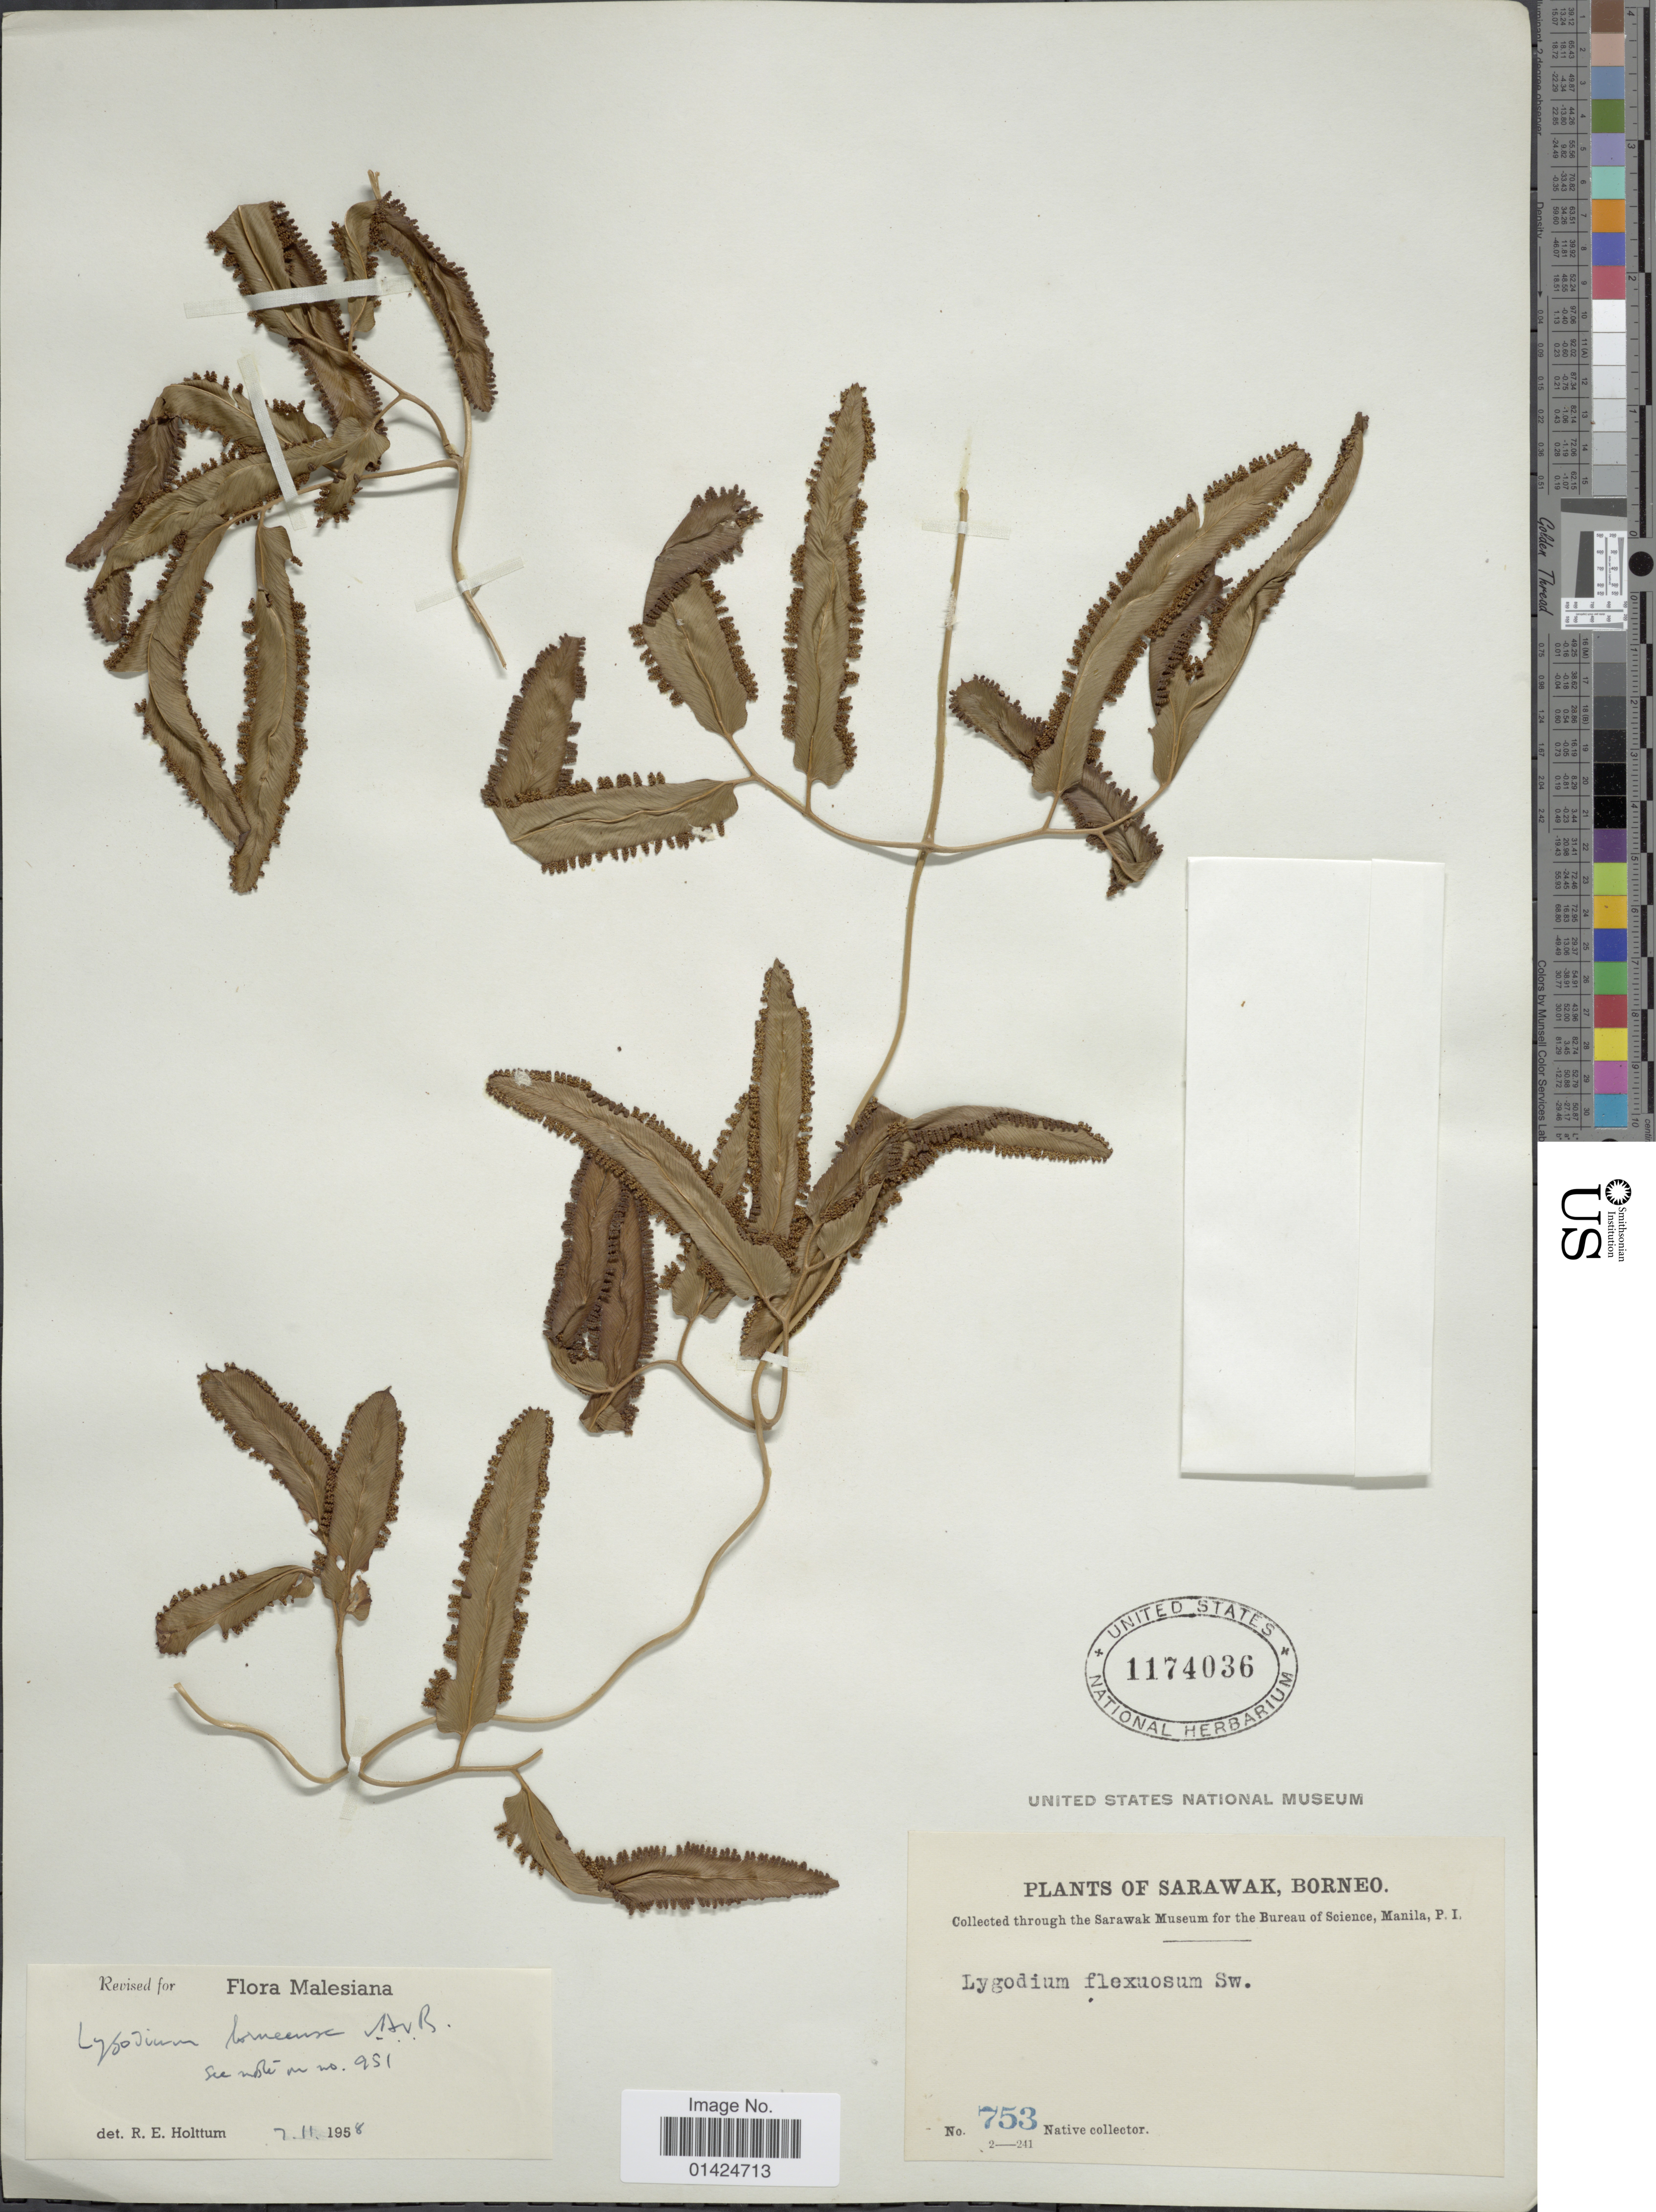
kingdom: Plantae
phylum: Tracheophyta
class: Polypodiopsida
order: Schizaeales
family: Lygodiaceae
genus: Lygodium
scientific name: Lygodium borneense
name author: Alderw.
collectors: Native collector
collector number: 753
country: Malaysia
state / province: Sarawak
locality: Borneo.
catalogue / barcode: US 1174036